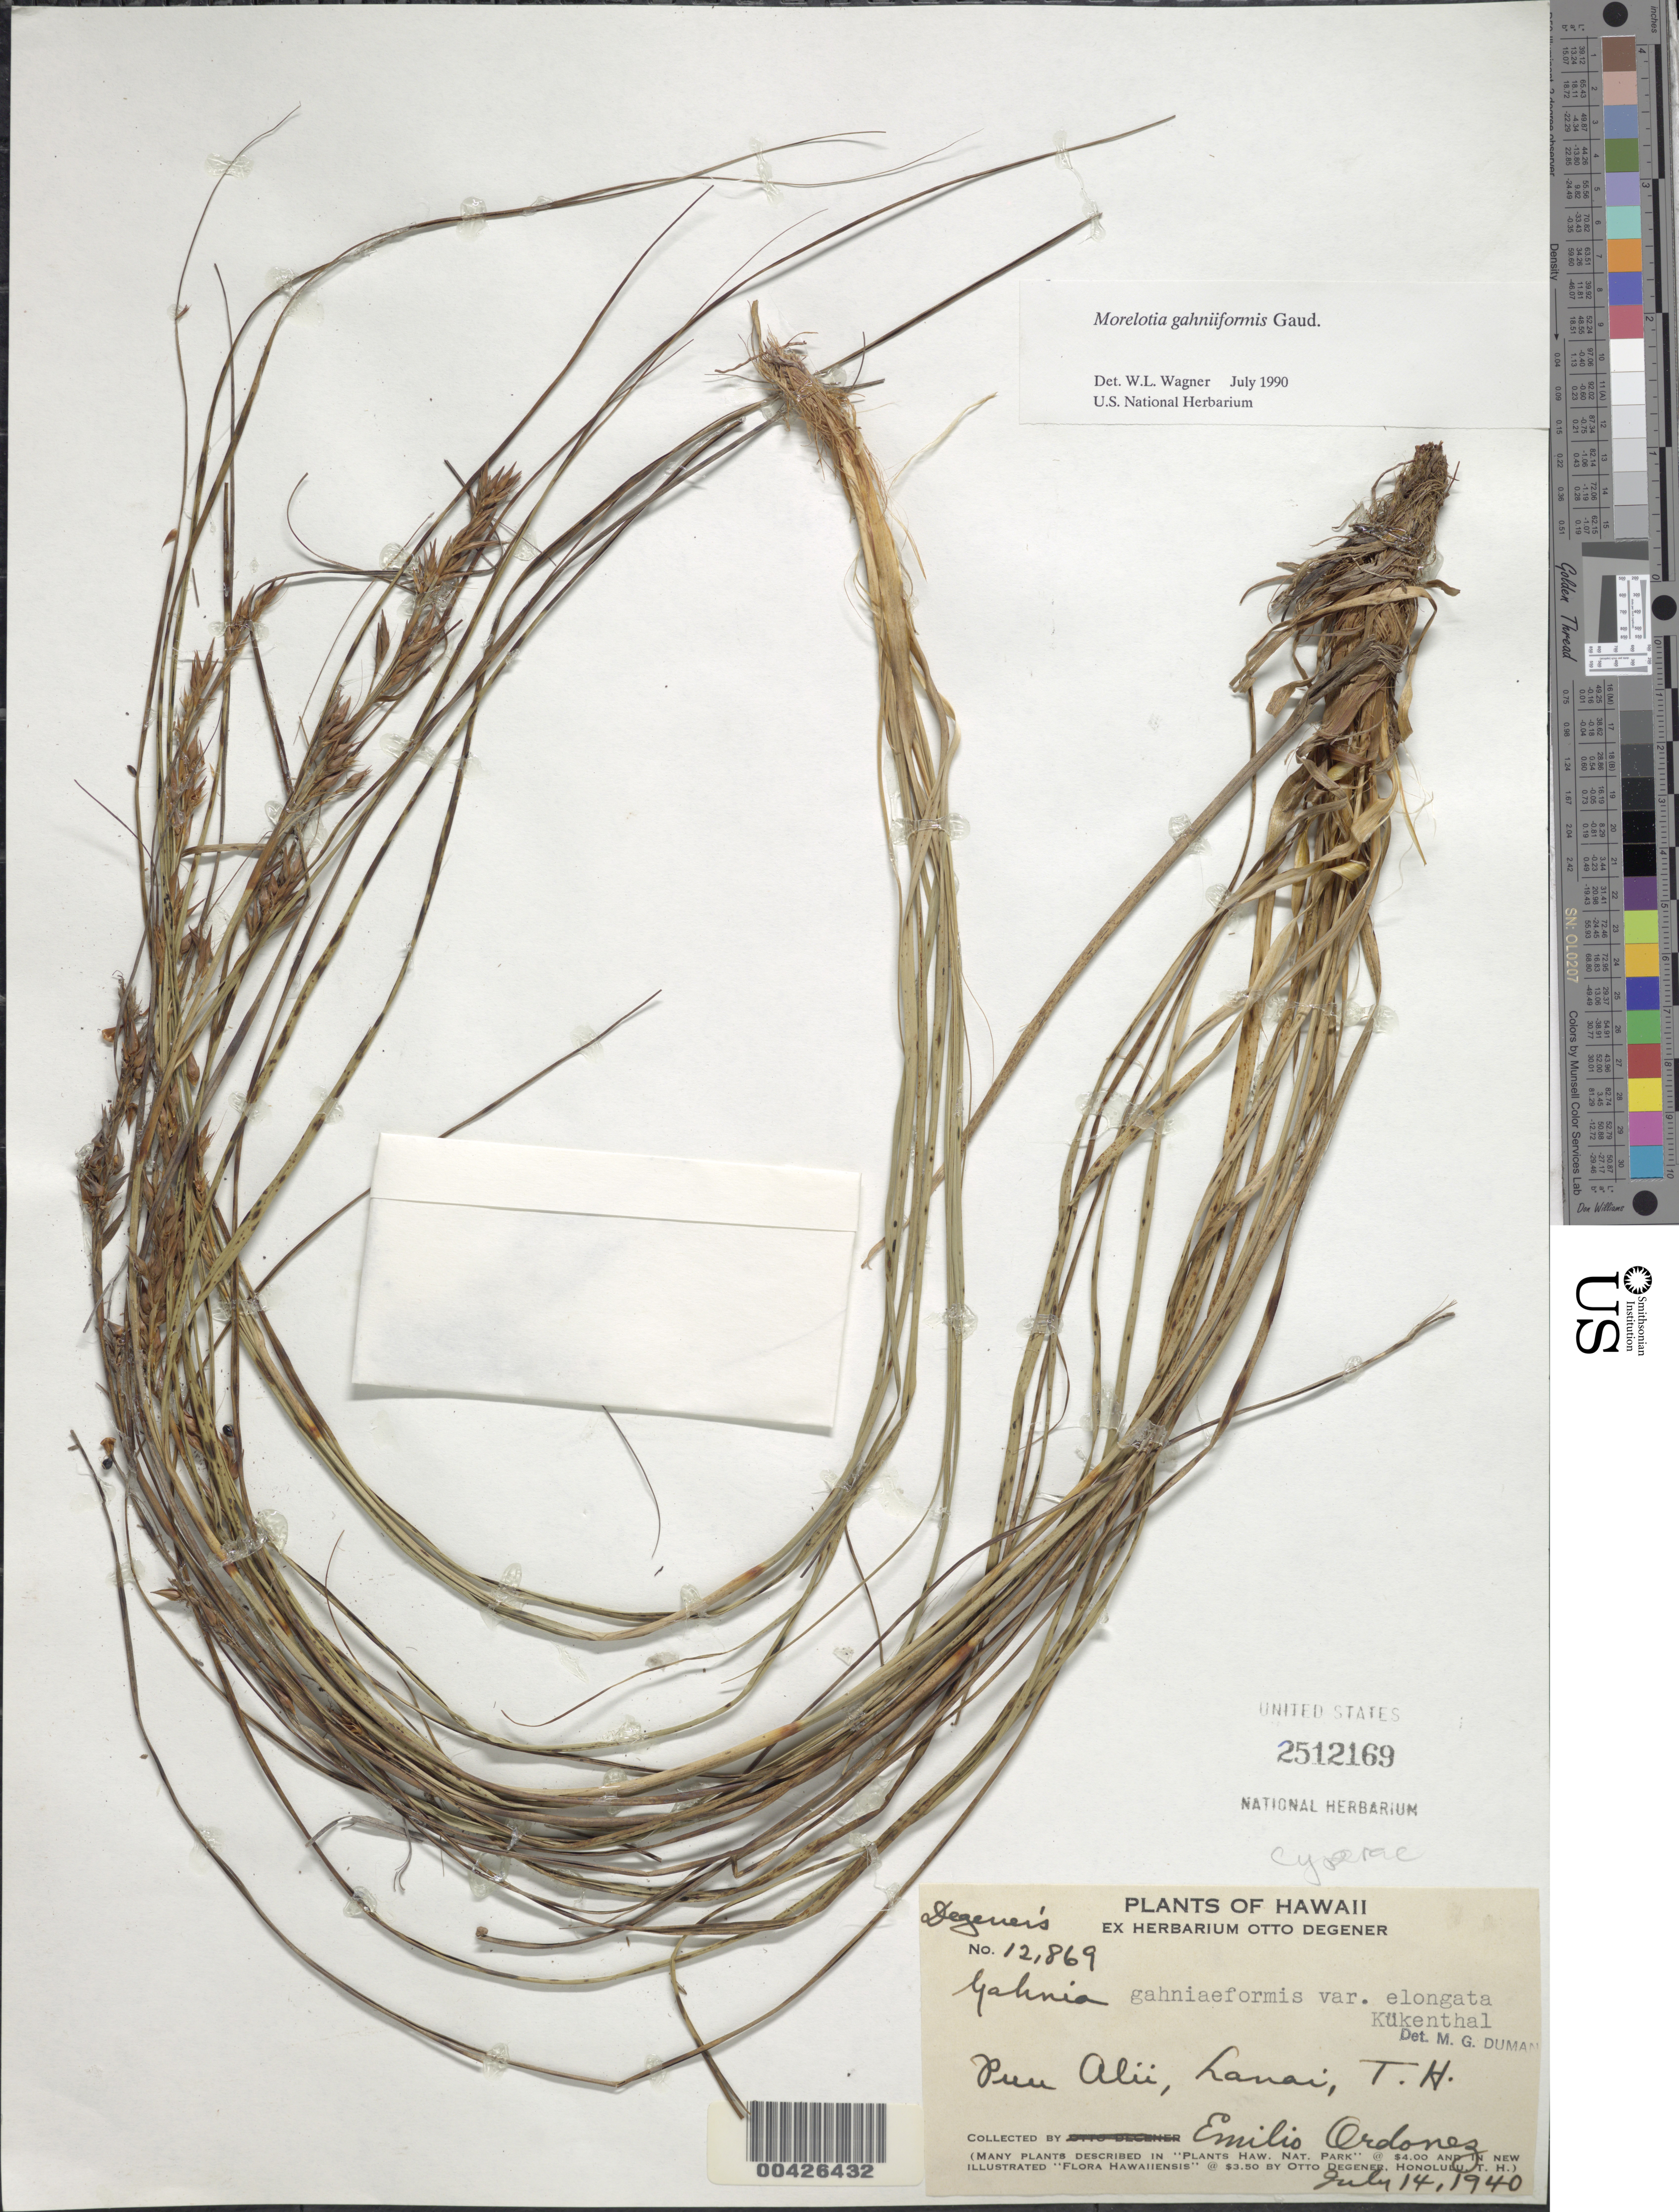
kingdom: Plantae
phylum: Tracheophyta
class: Liliopsida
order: Poales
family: Cyperaceae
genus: Morelotia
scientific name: Morelotia gahniiformis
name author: Gaudich.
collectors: E. Ordonez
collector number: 12869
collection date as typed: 14 Jul 1940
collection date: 1940-07-14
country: United States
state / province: Hawaii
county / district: Maui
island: Lana'i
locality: Puu Alii, Lanai, T.H.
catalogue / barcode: US 2512169